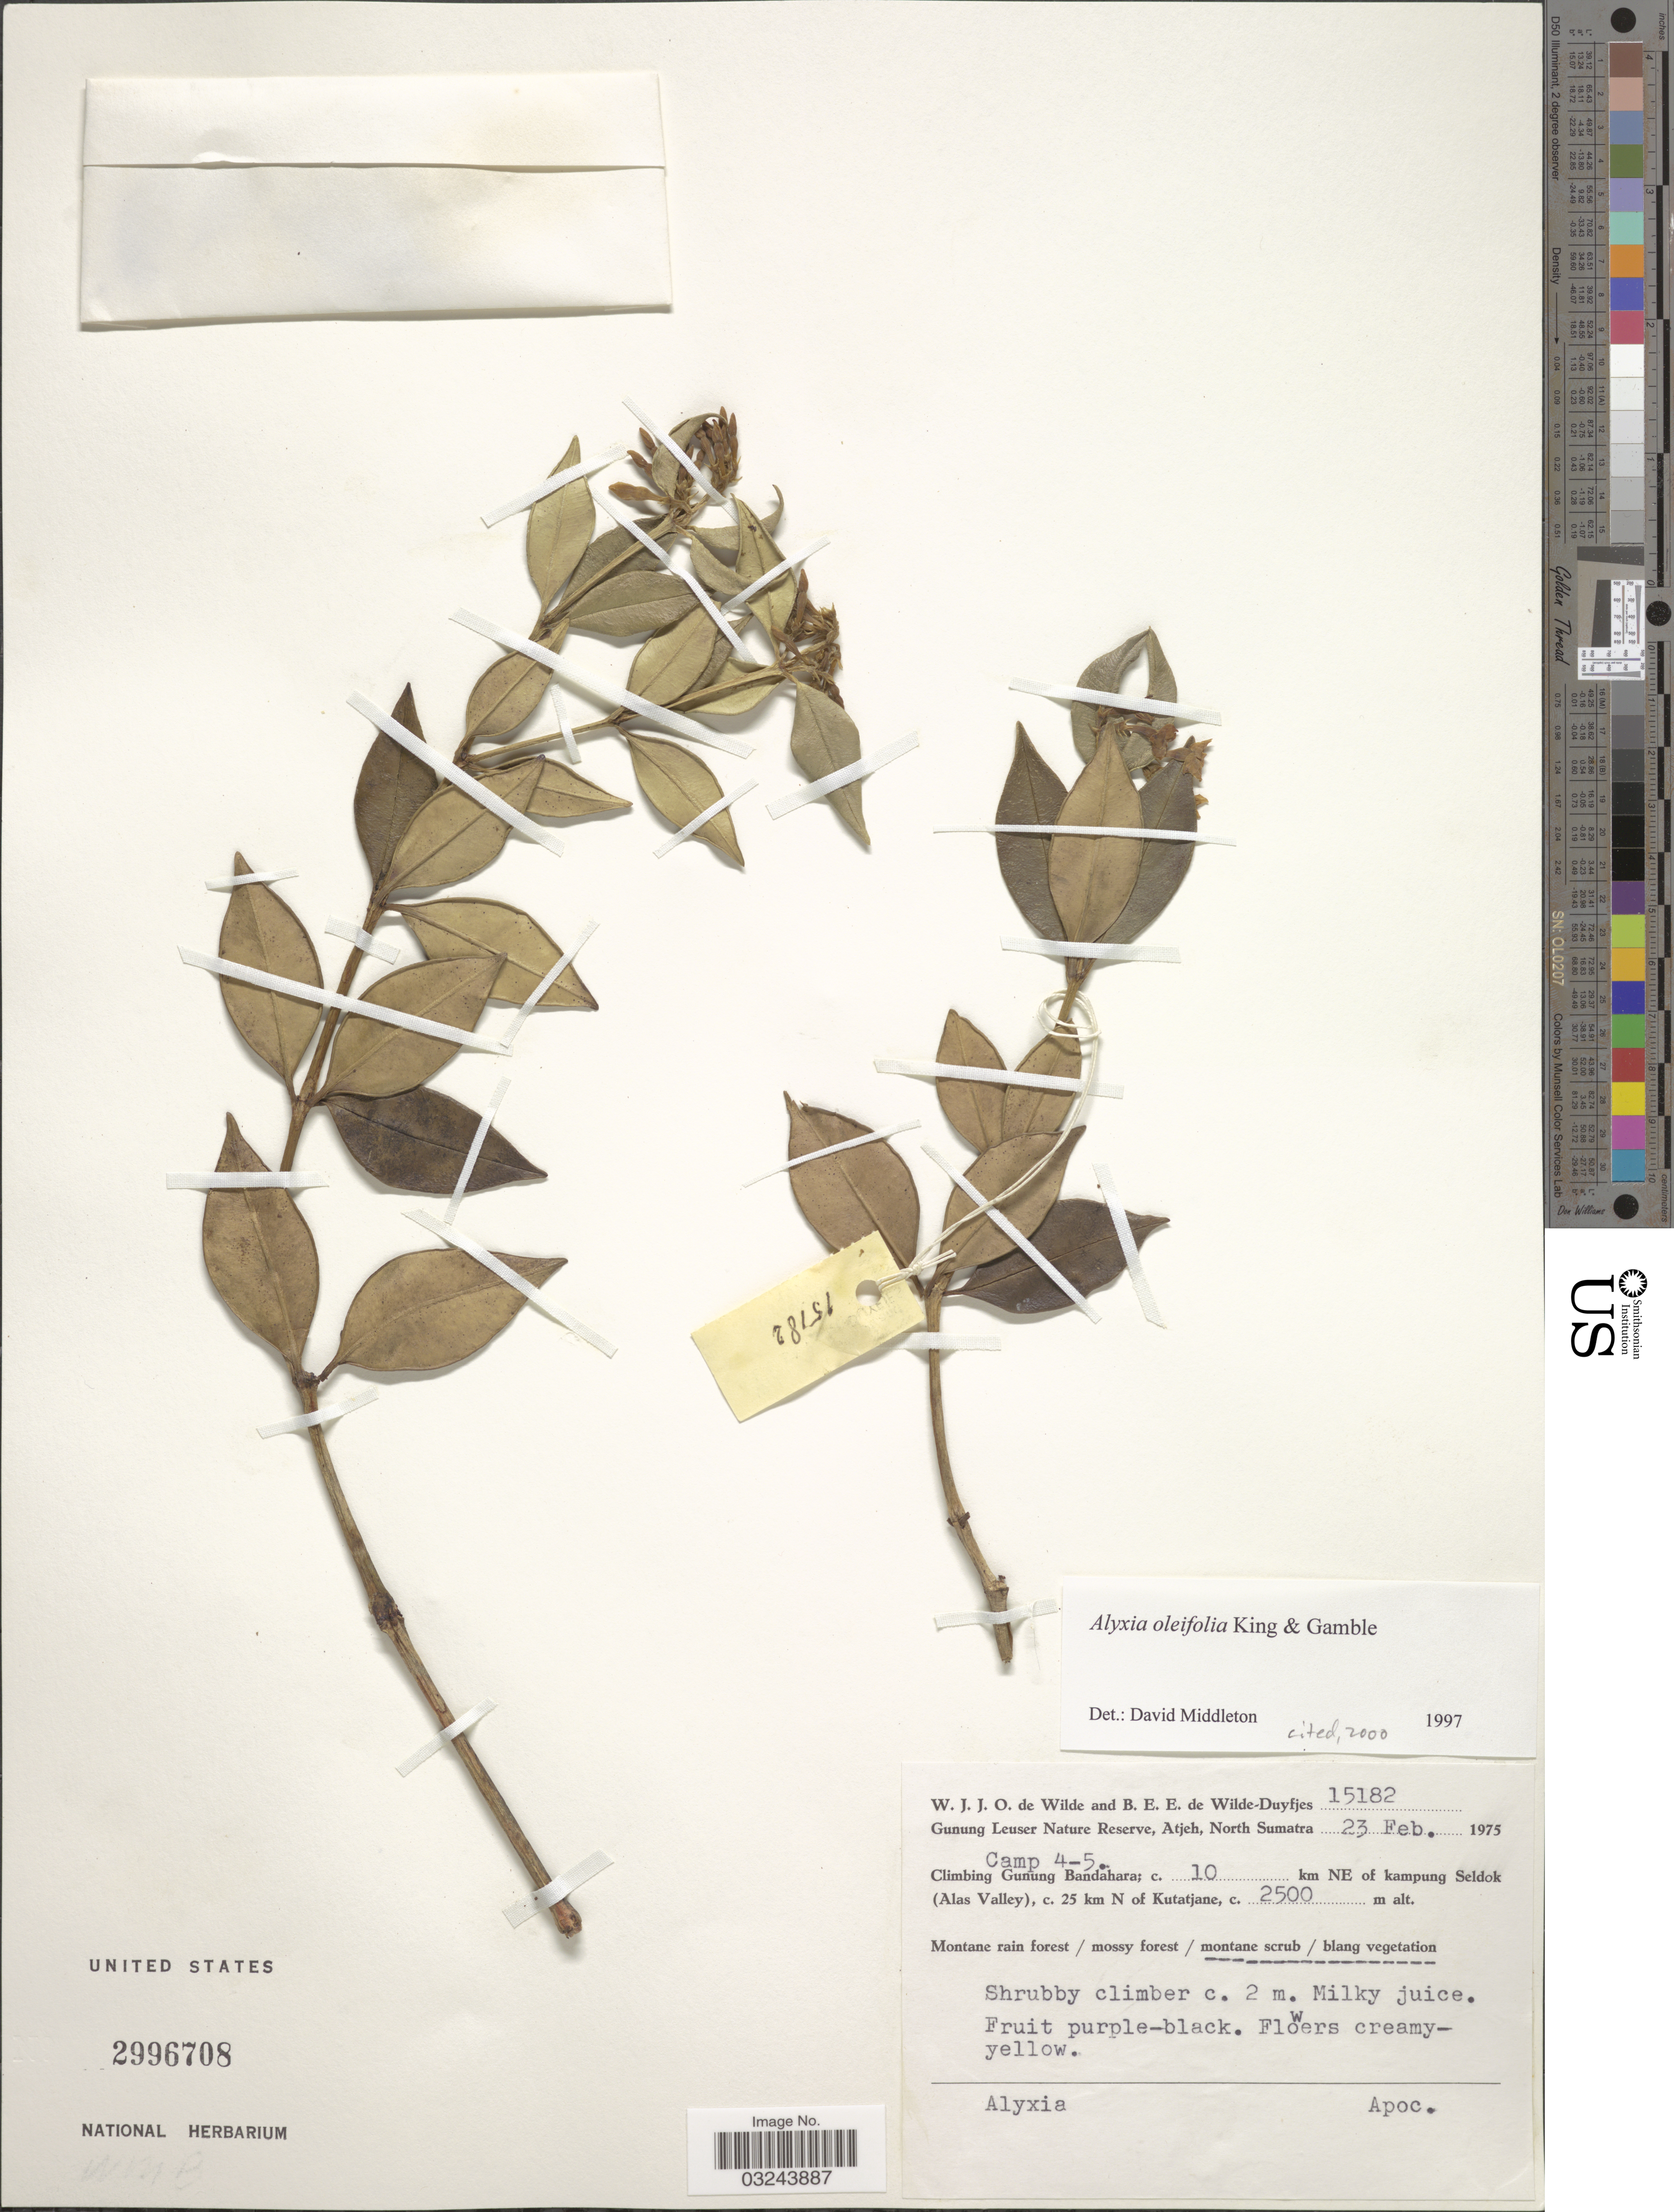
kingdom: Plantae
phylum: Tracheophyta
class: Magnoliopsida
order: Gentianales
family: Apocynaceae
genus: Alyxia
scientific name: Alyxia oleifolia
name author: King & Gamble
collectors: W. J. de Wilde & B. E. de Wilde-Duyfjes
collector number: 15182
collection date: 1975-02-23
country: Indonesia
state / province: Sumatra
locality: Gunung Leuser Nature Reserve, Atjeh, North Sumatra. Camp 4-5. Climbing Gunung Bandahara; c. 10 km NE of kampung Seldok (Alas Valley), c. 25 km N of Kutatjane.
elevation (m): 2500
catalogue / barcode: US 2996708